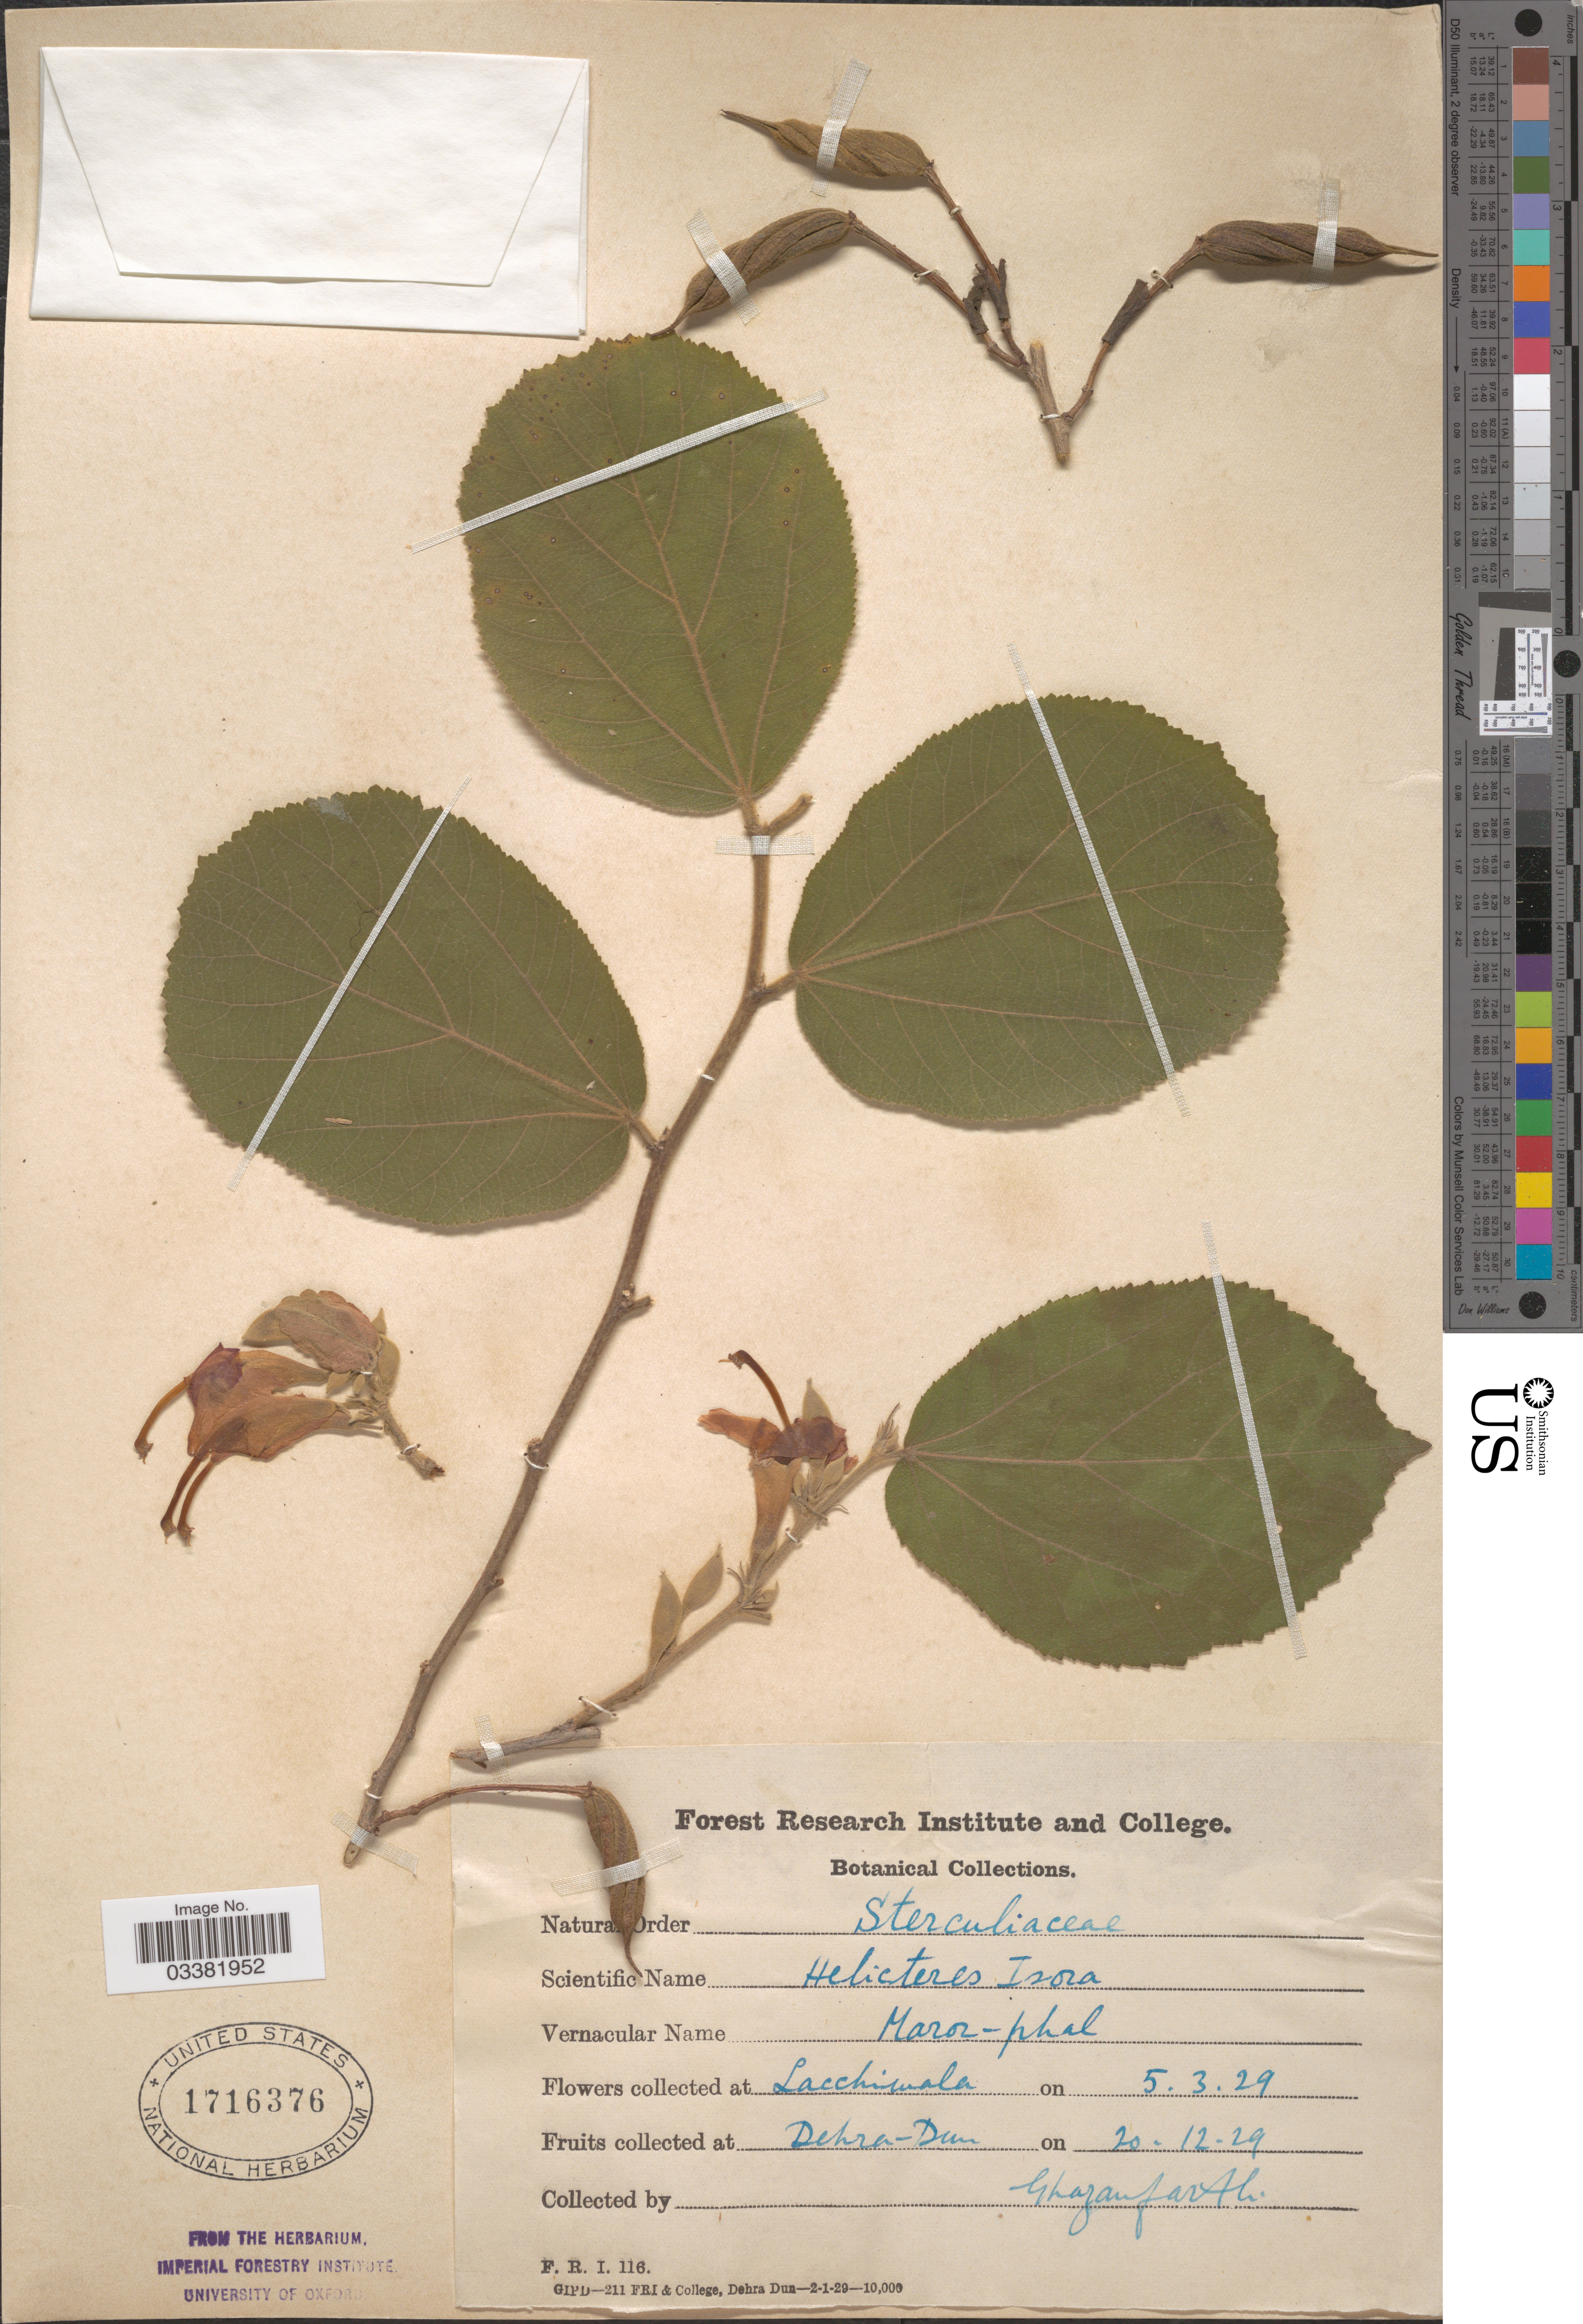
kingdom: Plantae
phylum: Tracheophyta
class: Magnoliopsida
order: Malvales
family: Malvaceae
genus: Helicteres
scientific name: Helicteres isora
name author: L.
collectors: -. Ghazanfarth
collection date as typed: Transcribed d/m/y: 5/3/29 to 20/12/29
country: India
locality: Lacchiwala. Dehra-Dun.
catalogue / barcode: US 1716376